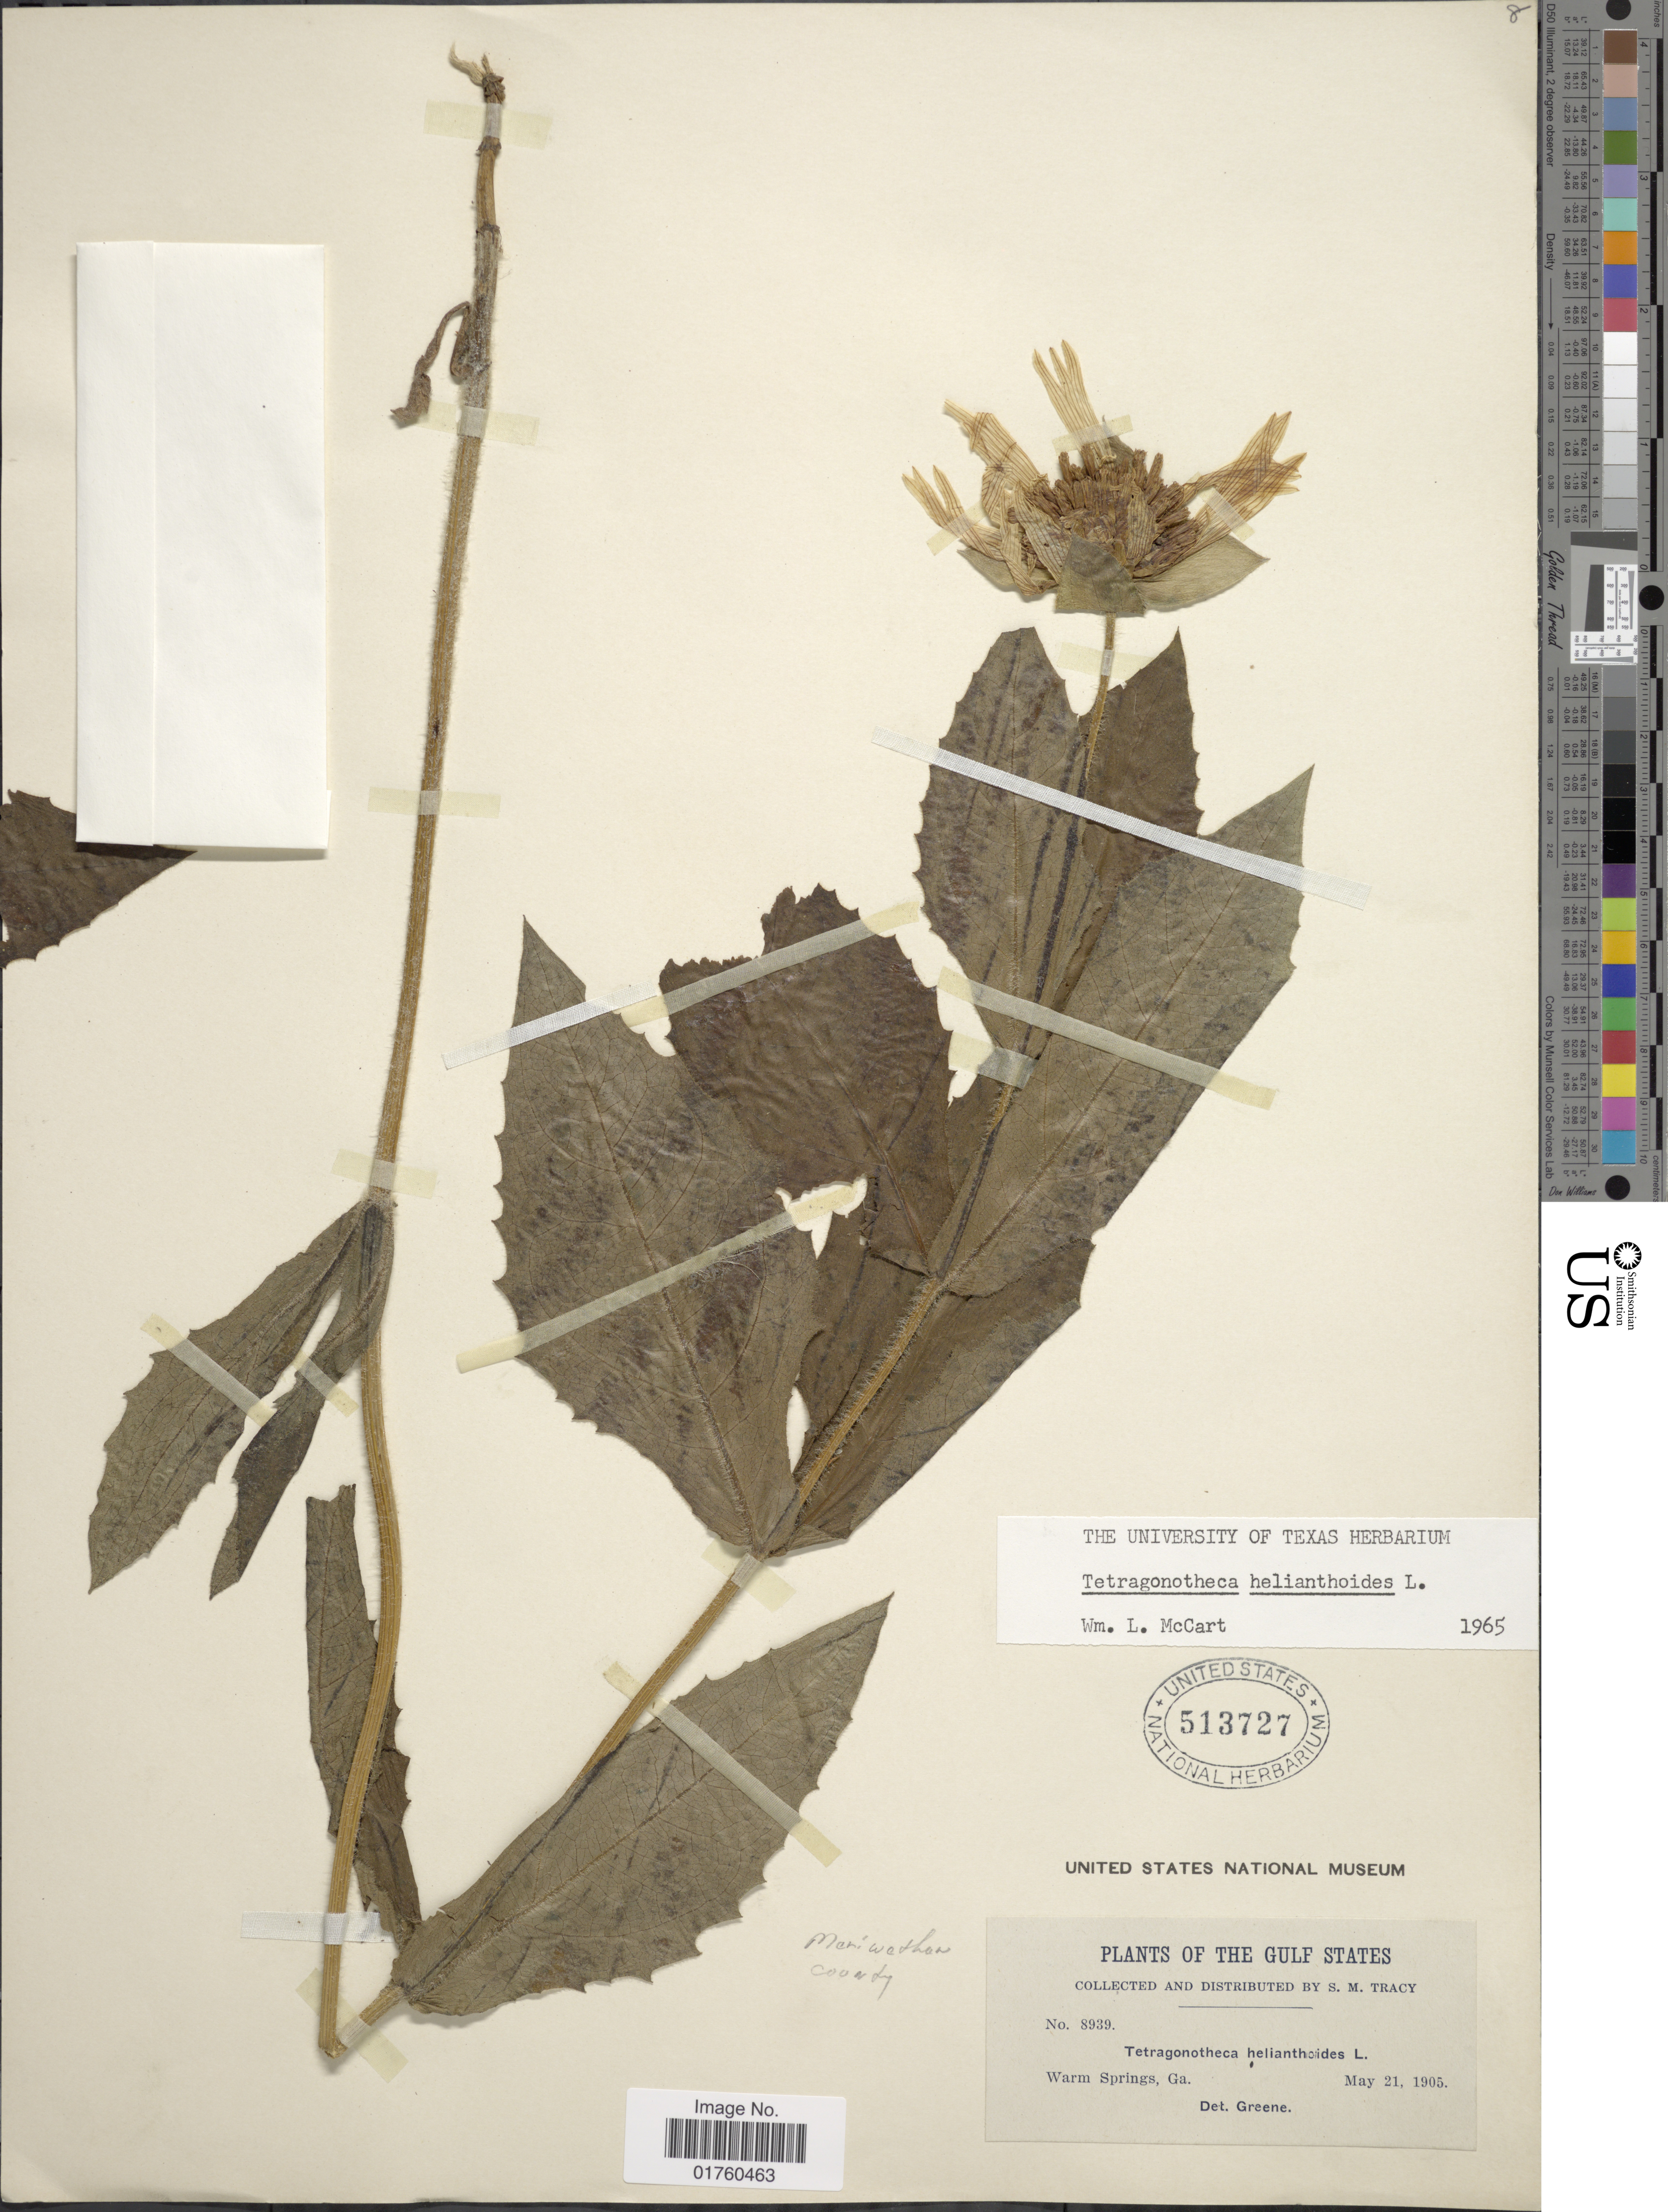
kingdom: Plantae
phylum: Tracheophyta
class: Magnoliopsida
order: Asterales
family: Asteraceae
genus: Tetragonotheca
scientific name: Tetragonotheca helianthoides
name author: L.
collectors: S. M. Tracy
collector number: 8939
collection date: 1905-05-21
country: United States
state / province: Georgia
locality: Warm Springs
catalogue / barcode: US 513727